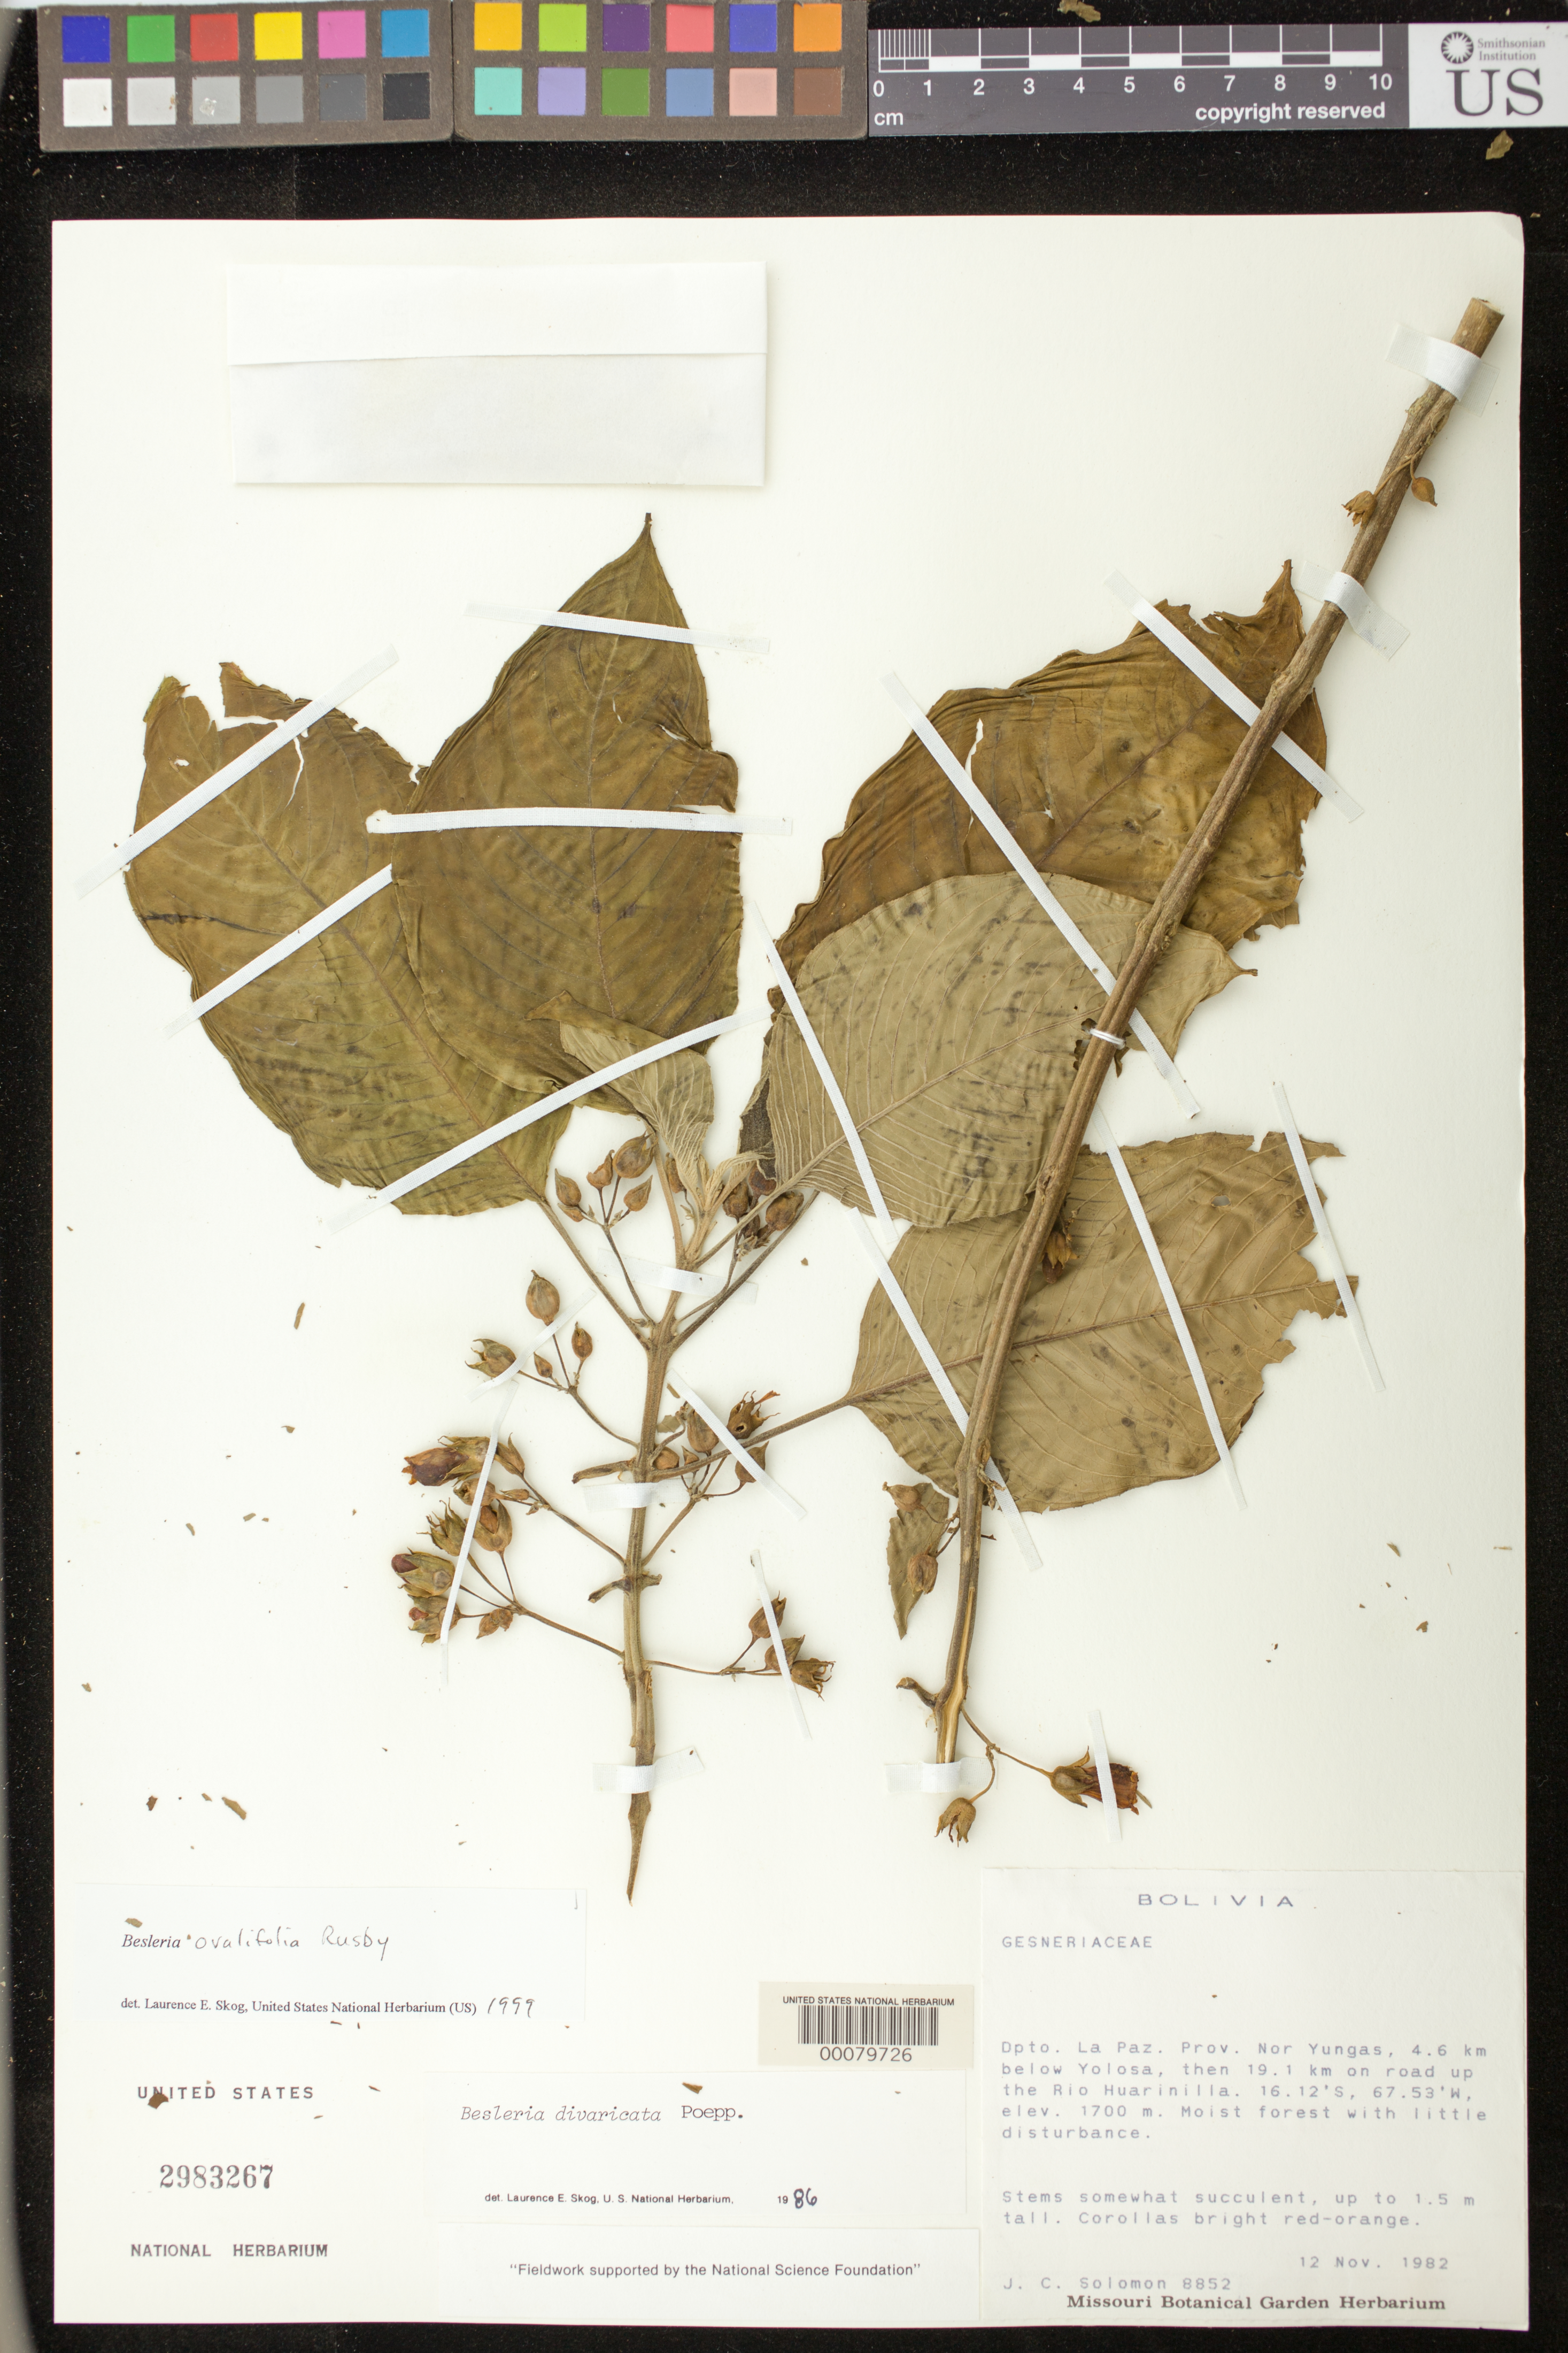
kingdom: Plantae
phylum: Tracheophyta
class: Magnoliopsida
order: Lamiales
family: Gesneriaceae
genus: Besleria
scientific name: Besleria ovalifolia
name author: Rusby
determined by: Skog, Laurence E.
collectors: J. C. Solomon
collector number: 8852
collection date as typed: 12 Nov 1982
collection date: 1982-11-12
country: Bolivia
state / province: La Paz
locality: Prov. Nor Yungas; 4.6 km below Yolosa, then 19.1 km on road up the Rio Huarinilla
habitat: Moist forest with little disturbance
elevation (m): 1700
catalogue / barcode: US 2983267